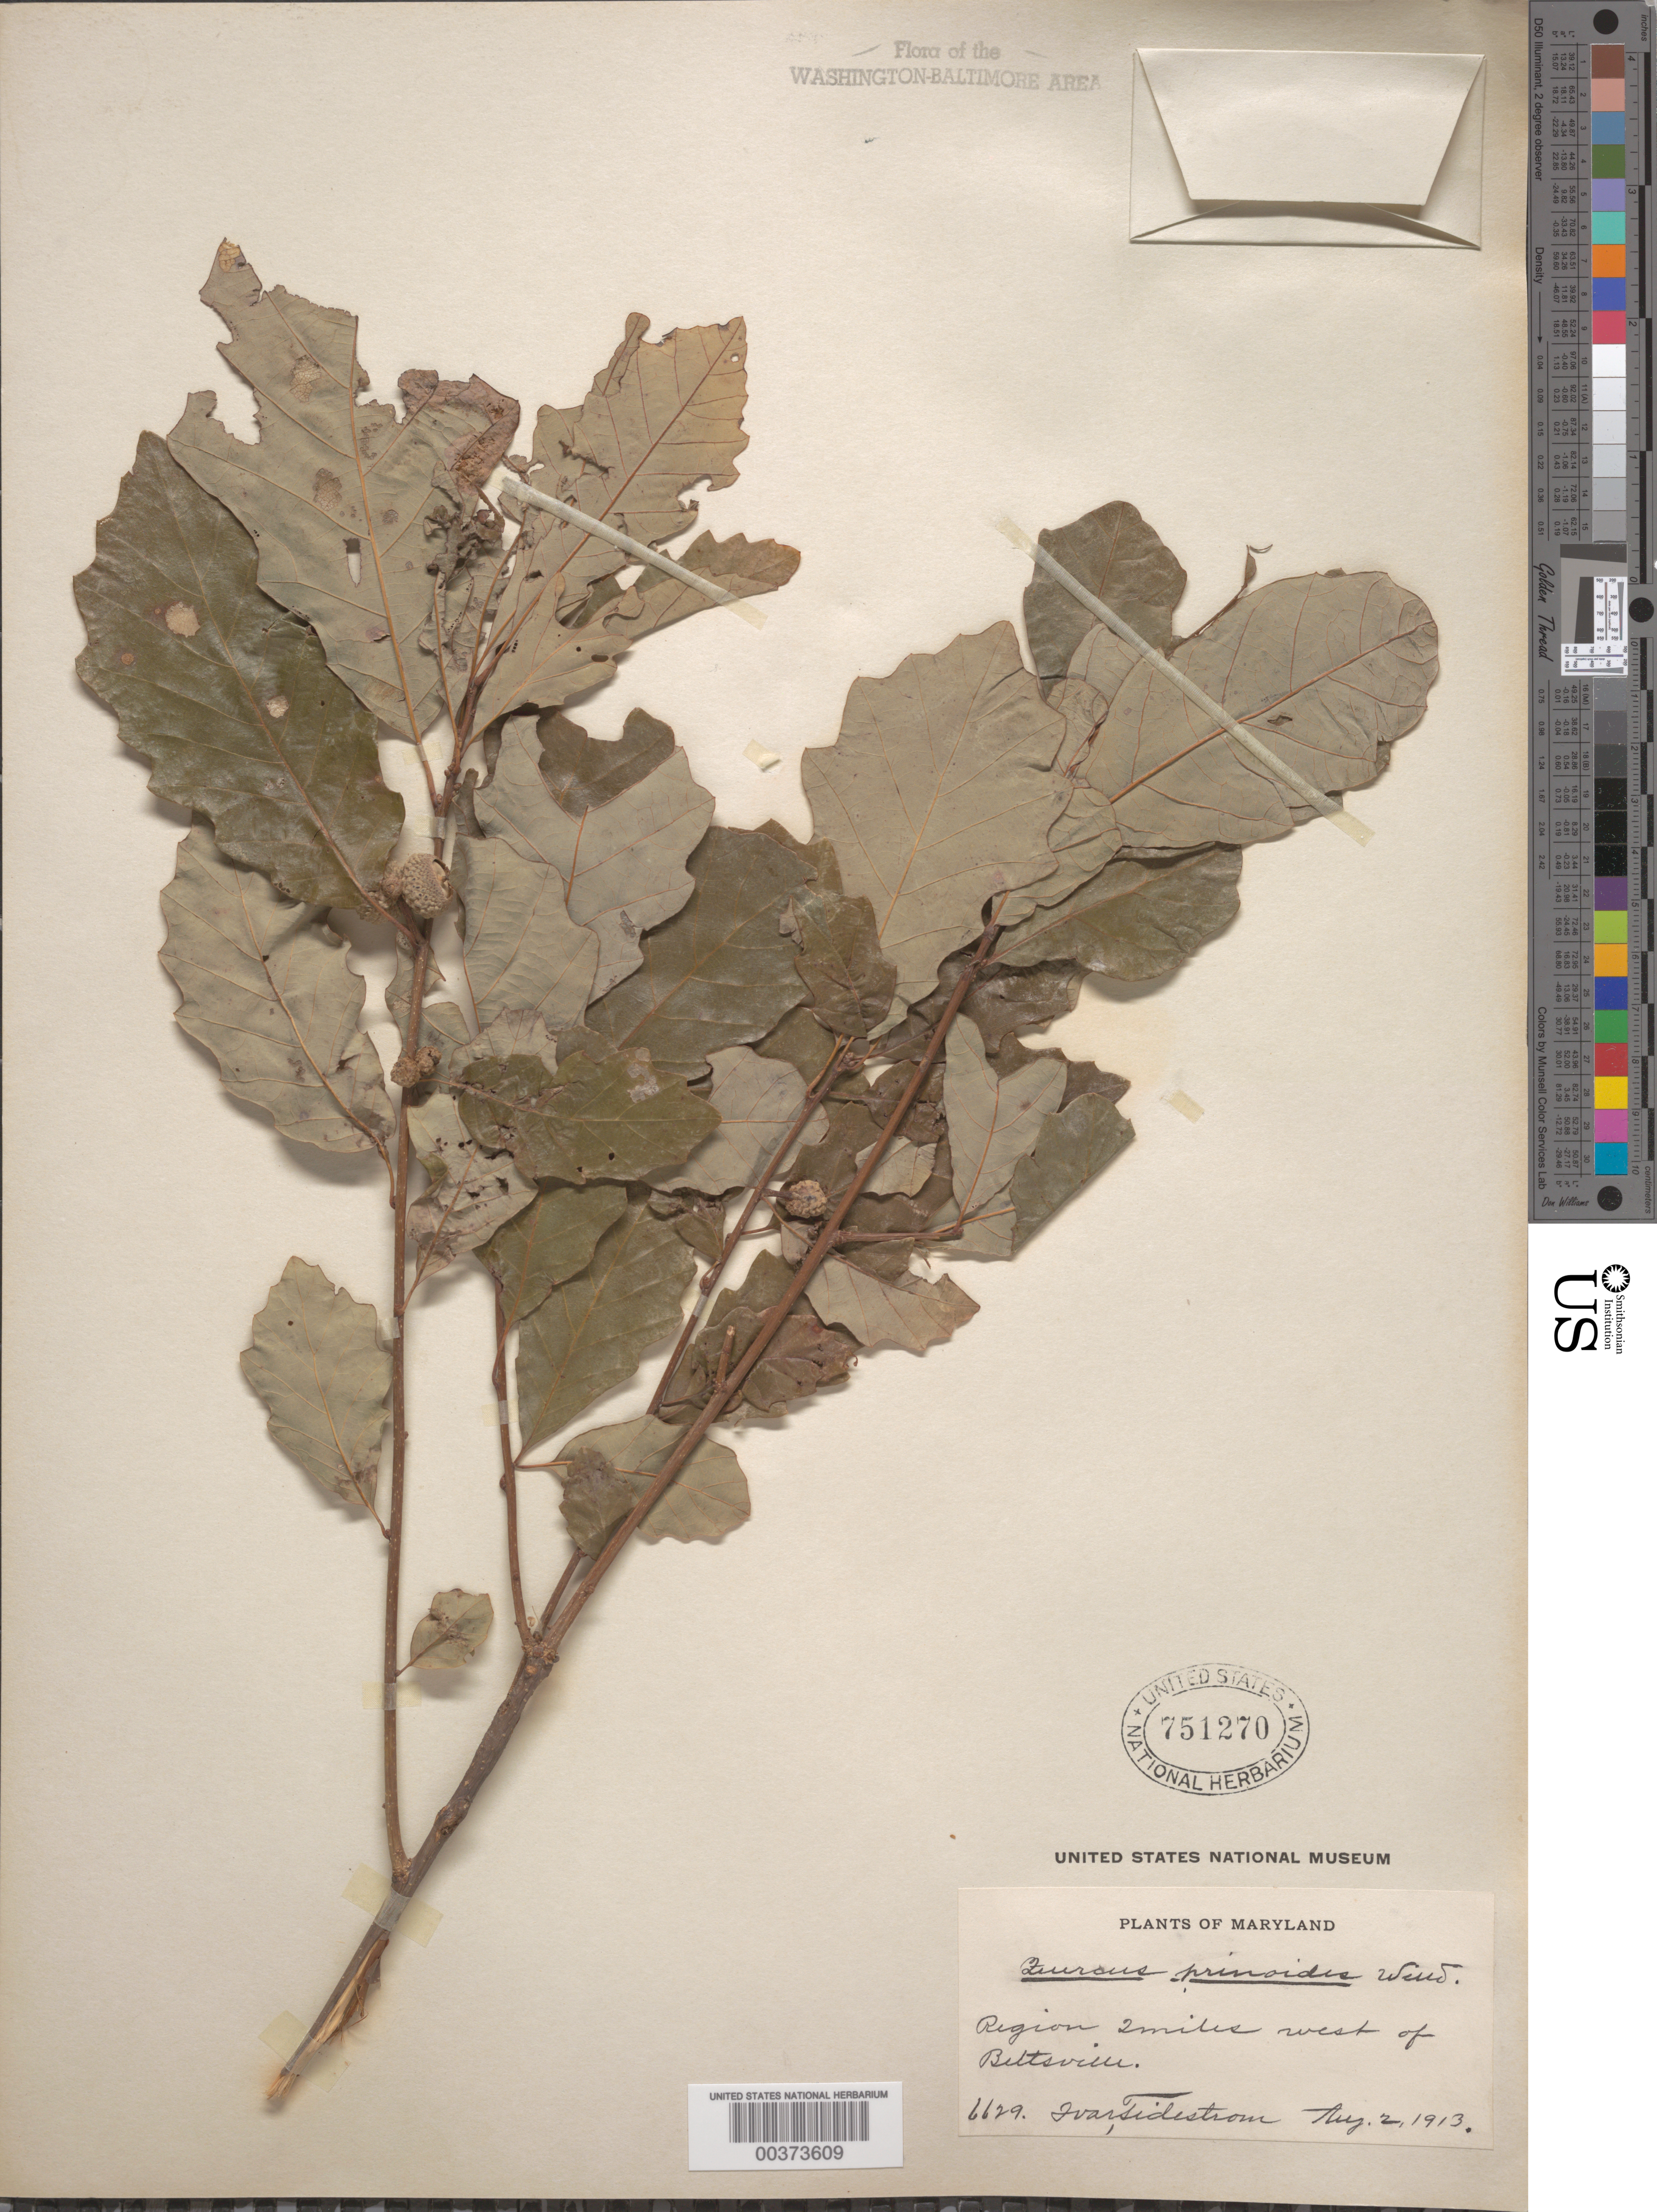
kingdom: Plantae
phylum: Tracheophyta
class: Magnoliopsida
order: Fagales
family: Fagaceae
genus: Quercus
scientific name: Quercus prinoides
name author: Willd.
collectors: I. F. Tidestrom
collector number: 6629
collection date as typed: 02 Aug 1913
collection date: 1913-08-02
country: United States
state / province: Maryland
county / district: Prince George's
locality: West of Beltsville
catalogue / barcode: US 751270